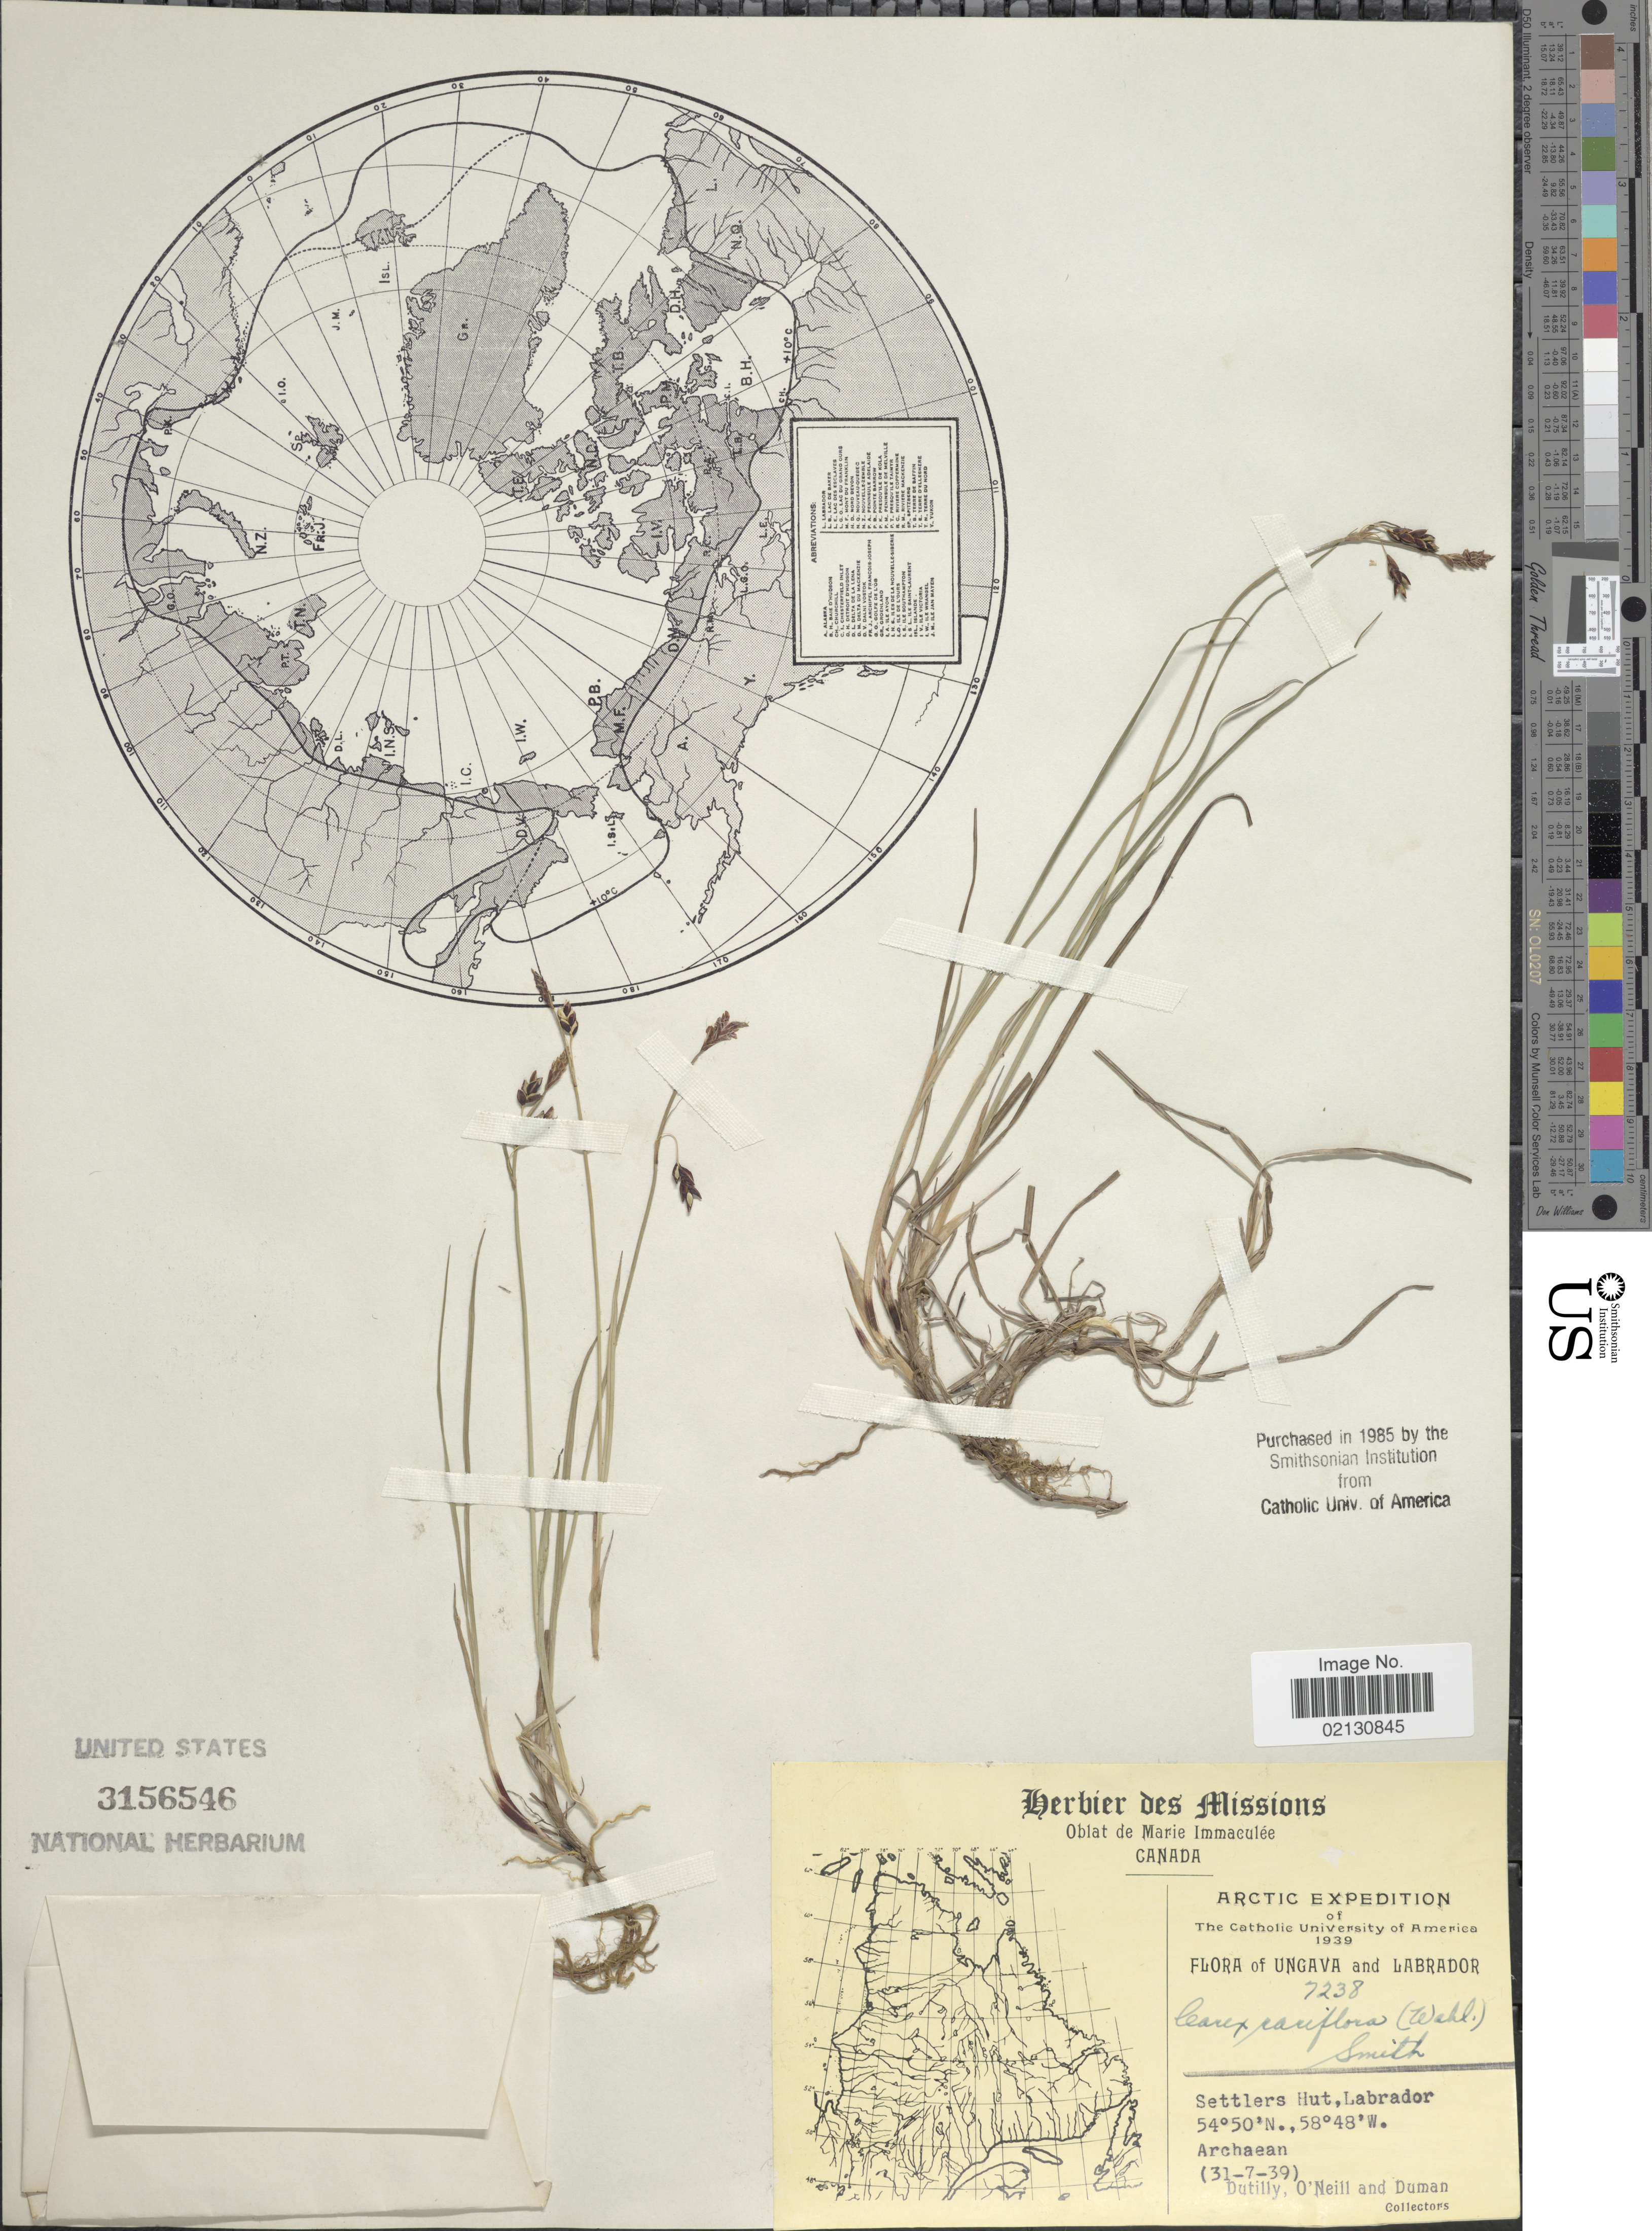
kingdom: Plantae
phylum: Tracheophyta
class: Liliopsida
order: Poales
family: Cyperaceae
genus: Carex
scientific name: Carex rariflora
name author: (Wahlenb.) Sm.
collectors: -. Dutilly, O' Neill & -. Duman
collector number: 7238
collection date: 1939-07-31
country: Canada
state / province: Newfoundland and Labrador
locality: Arctic. Settler's Hut, Labrador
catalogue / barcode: US 3156546